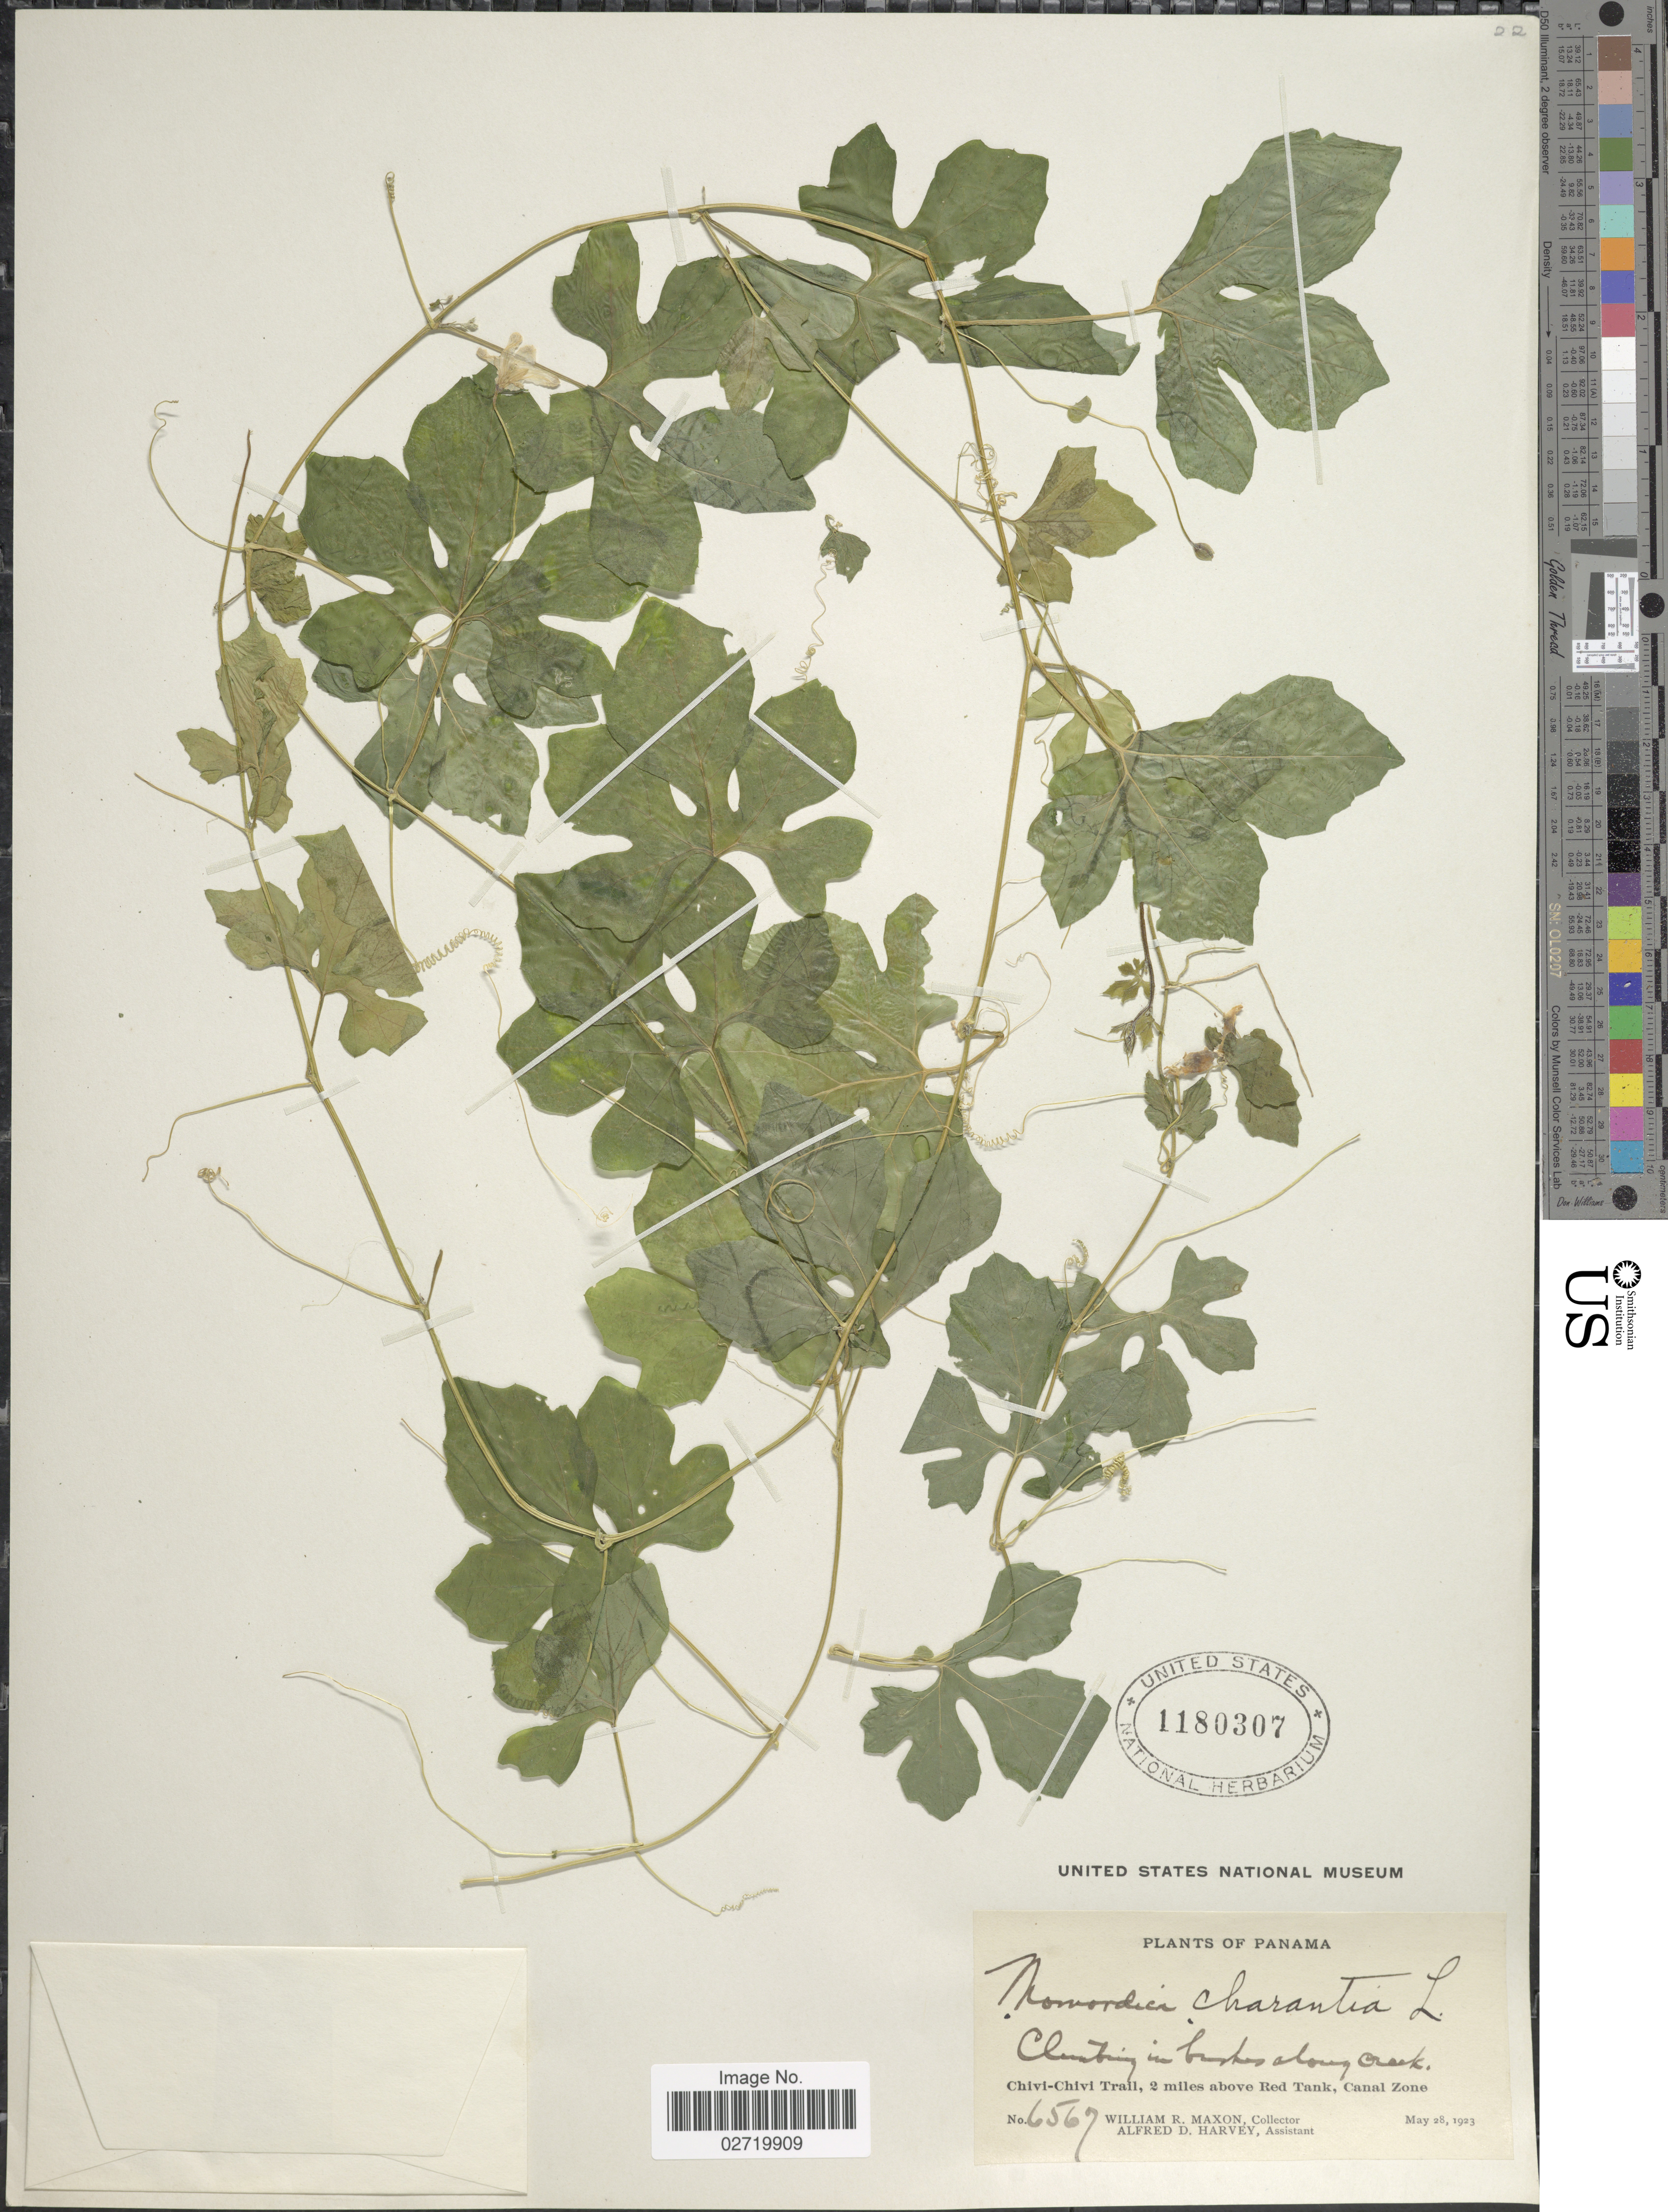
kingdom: Plantae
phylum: Tracheophyta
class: Magnoliopsida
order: Cucurbitales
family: Cucurbitaceae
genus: Momordica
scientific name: Momordica charantia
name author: L.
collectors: W. R. Maxon & A. D. Harvey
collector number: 6567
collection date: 1923-05-28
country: Panama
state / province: Colón / Panamá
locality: Climbing in banks along creek. Chivi-Chivi Trail, 2 miles above Red Tank, Canal Zone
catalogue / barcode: US 1180307